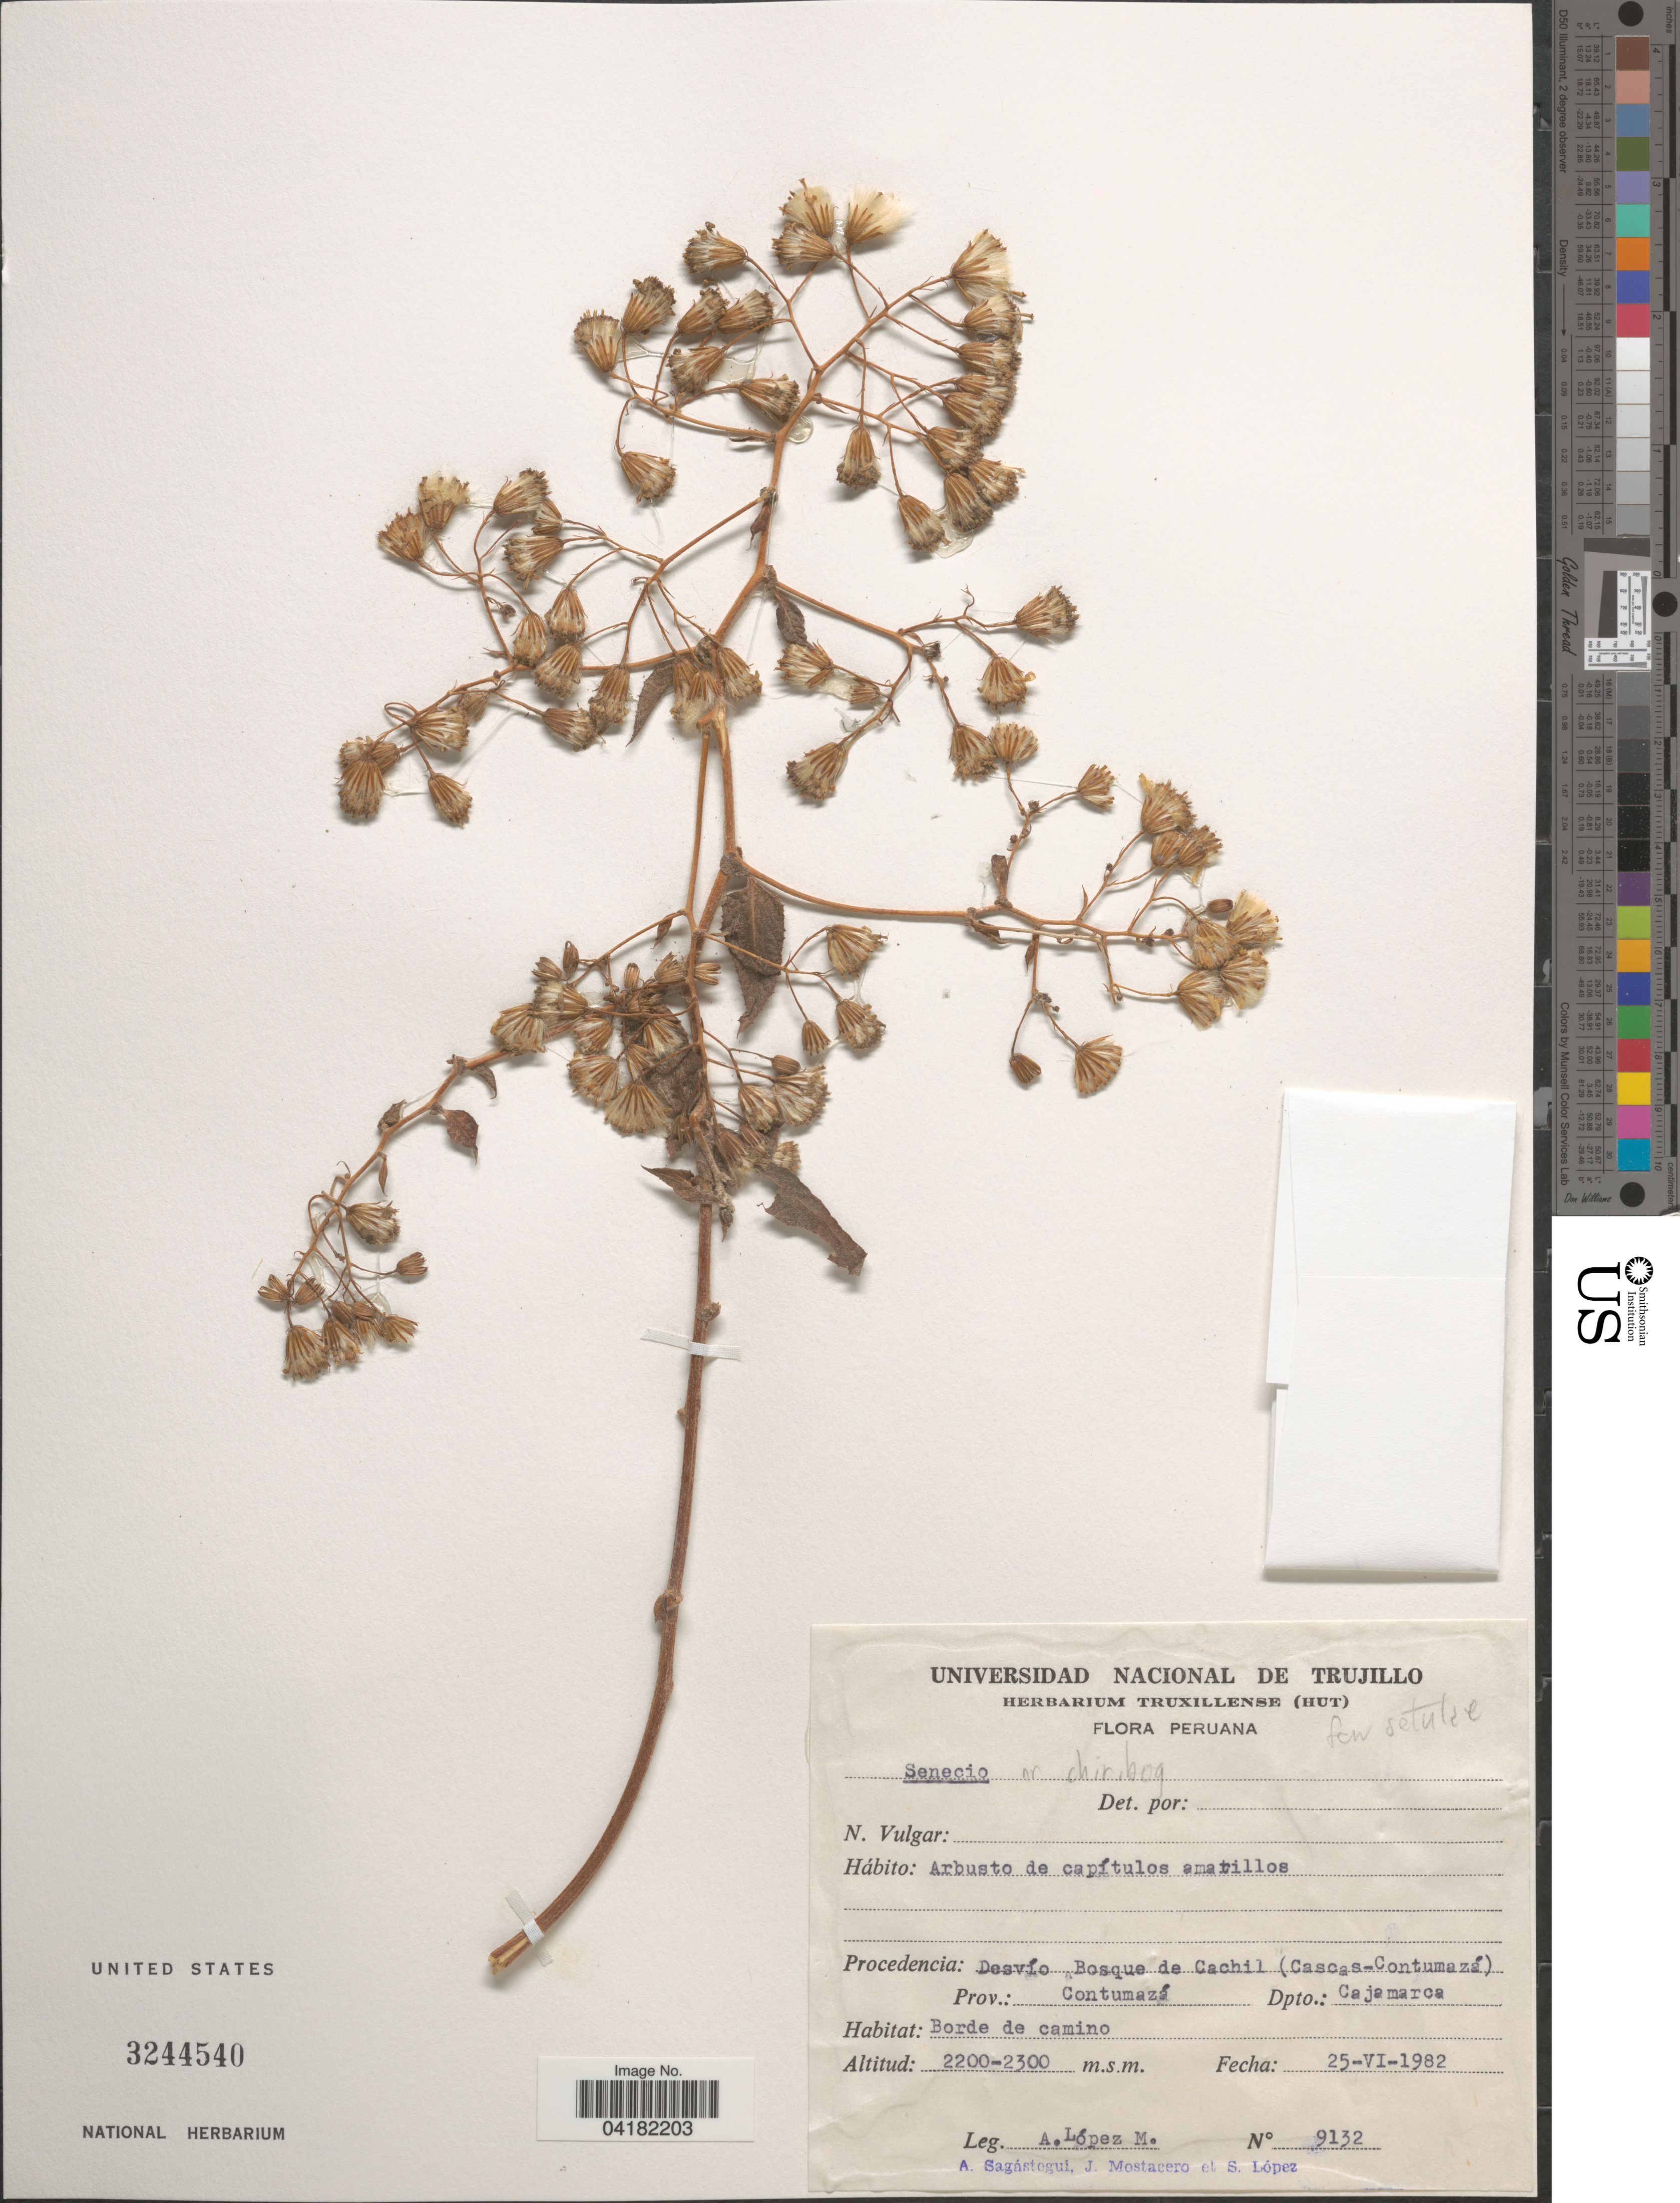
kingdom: Plantae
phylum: Tracheophyta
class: Magnoliopsida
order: Asterales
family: Asteraceae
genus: Senecio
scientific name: Senecio sp.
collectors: A. López M., A. Sagastegui, J. Mostacero & S. Lopez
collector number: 9132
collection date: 1982-06-25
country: Peru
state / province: Cajamarca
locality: Peruana. Procedencia: Deavío Bosque de Cachil (Casca-Contumazá). Prov.: Contumazá. Dpto.: Cajamarca.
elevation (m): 2200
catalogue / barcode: US 3244540